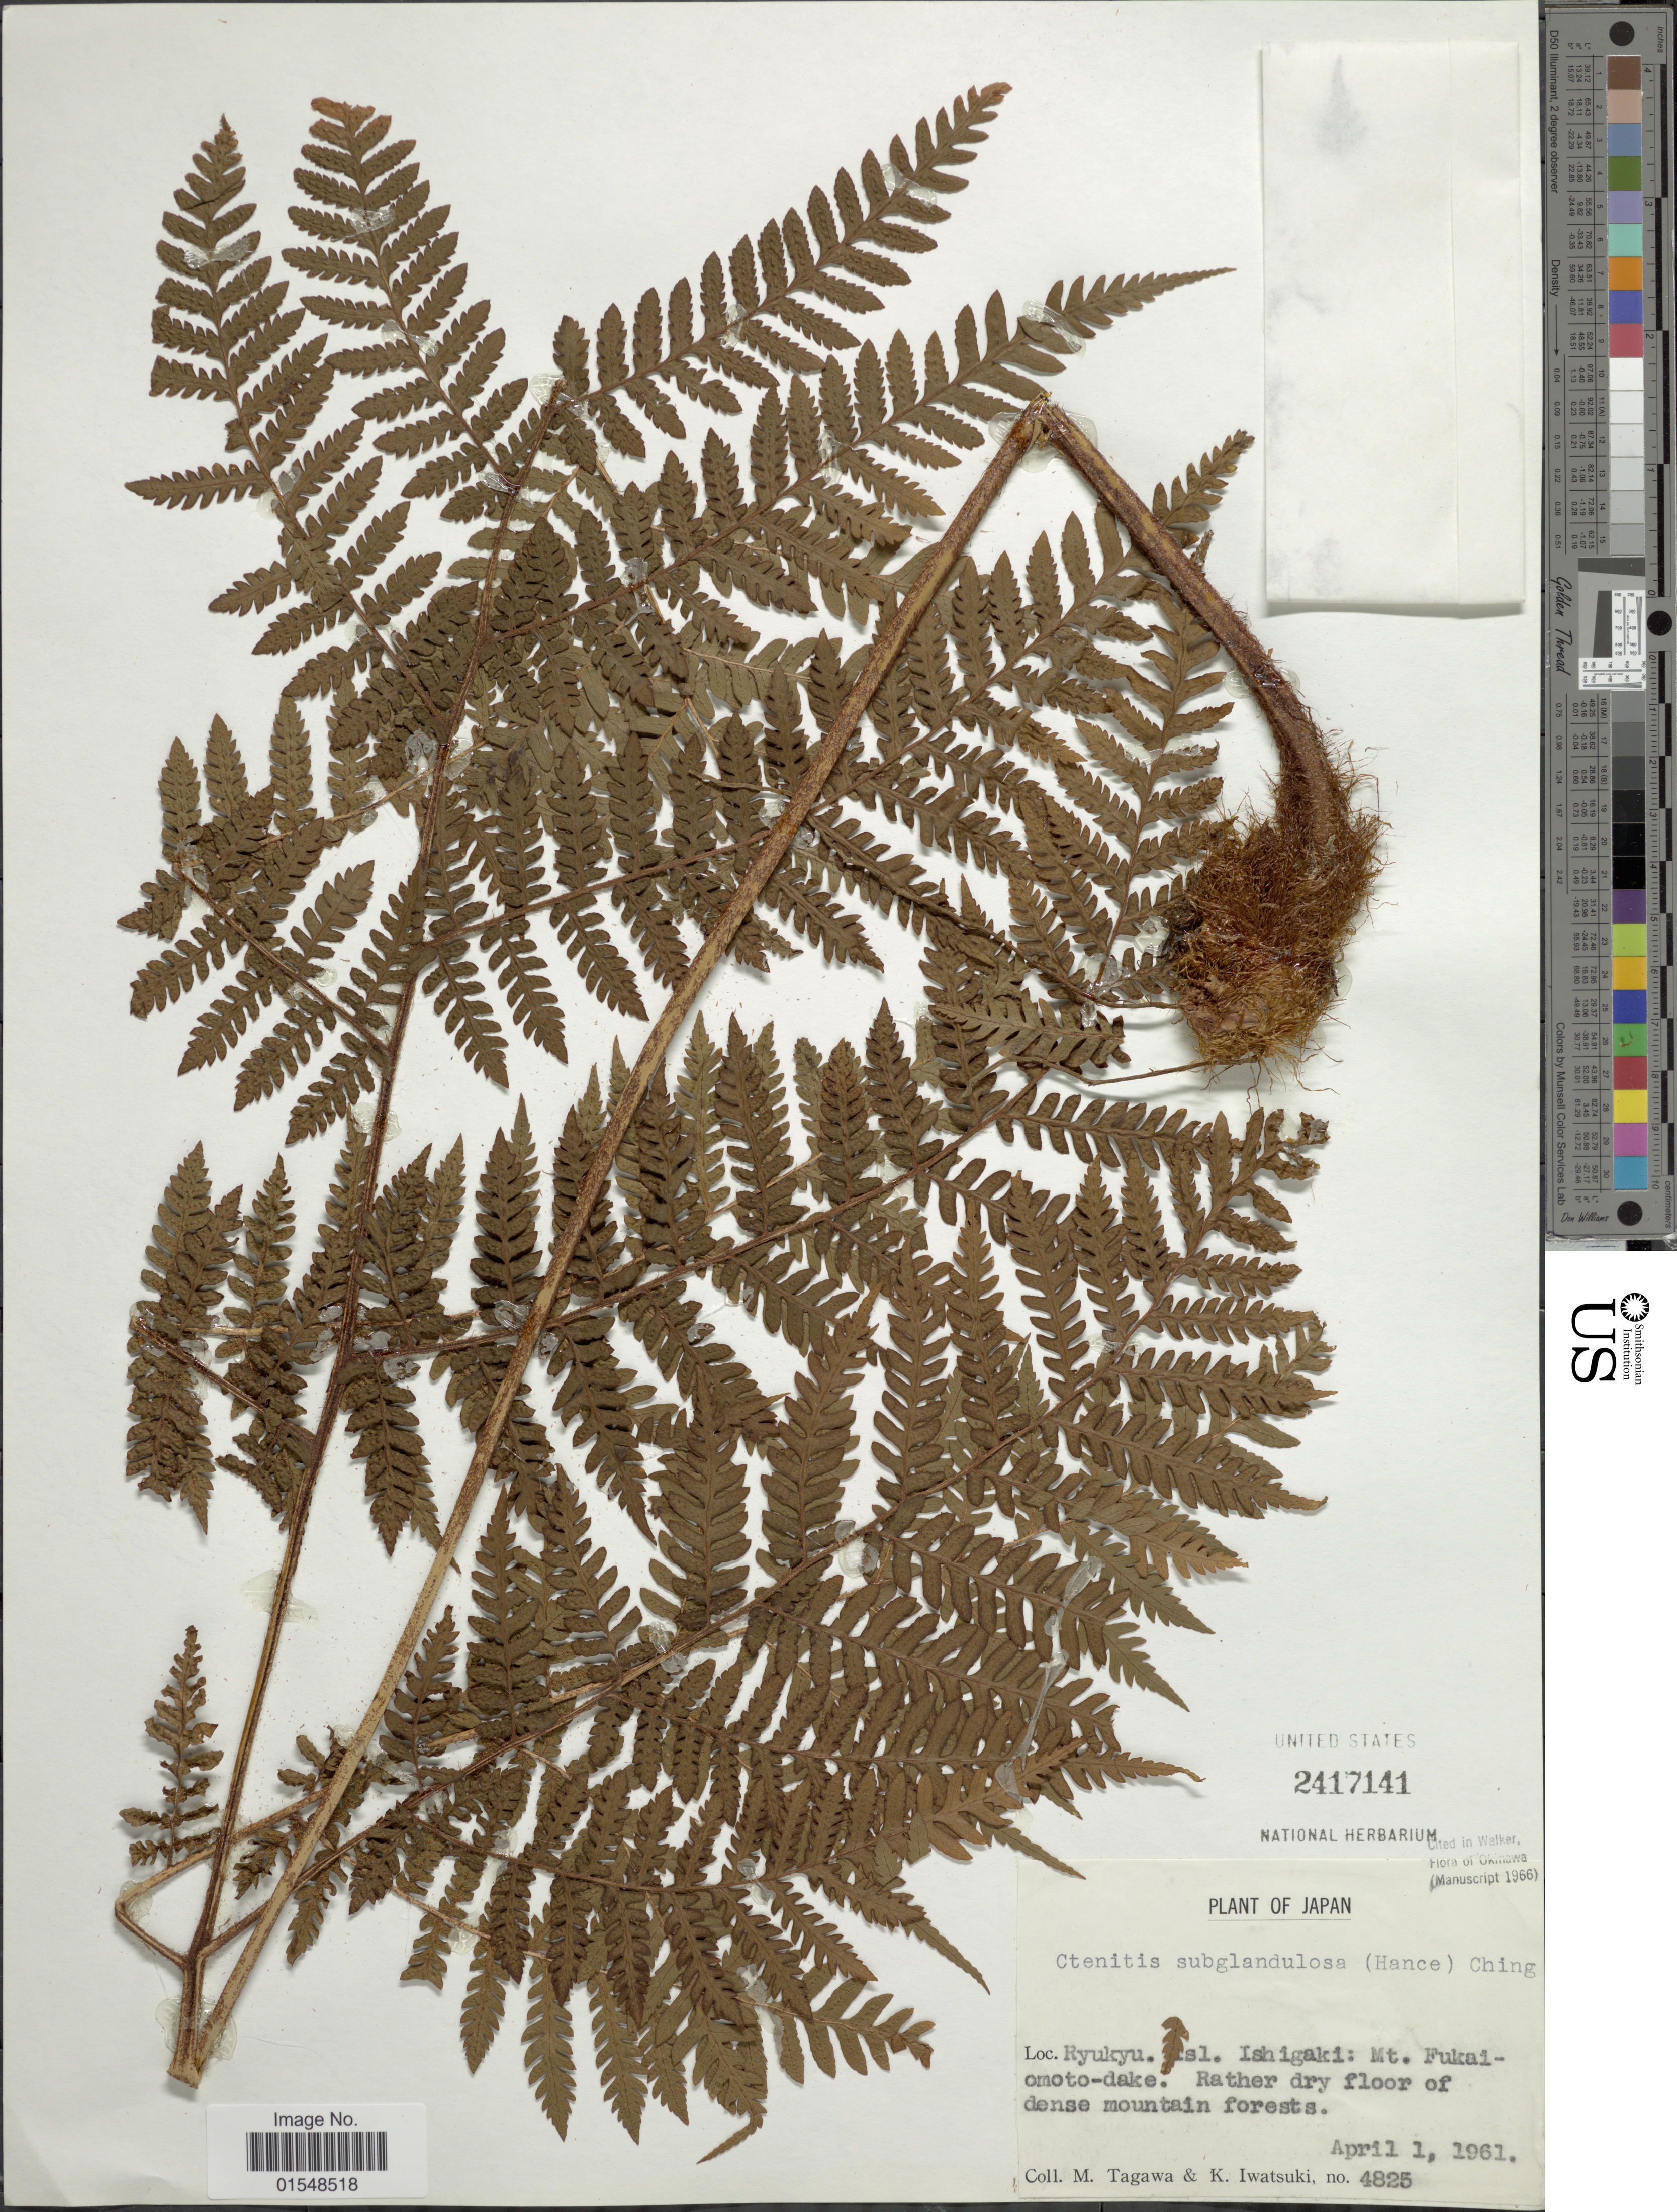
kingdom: Plantae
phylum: Tracheophyta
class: Polypodiopsida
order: Polypodiales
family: Dryopteridaceae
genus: Ctenitis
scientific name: Ctenitis subglandulosa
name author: (Hance) Ching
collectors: M. Tagawa & K. Iwatsuki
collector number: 4825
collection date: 1961-04-01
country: Japan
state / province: Okinawa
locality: Ryukyu, Isl. Ishigaki: Mt. Fukai-omoto-dake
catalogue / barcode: US 2417141